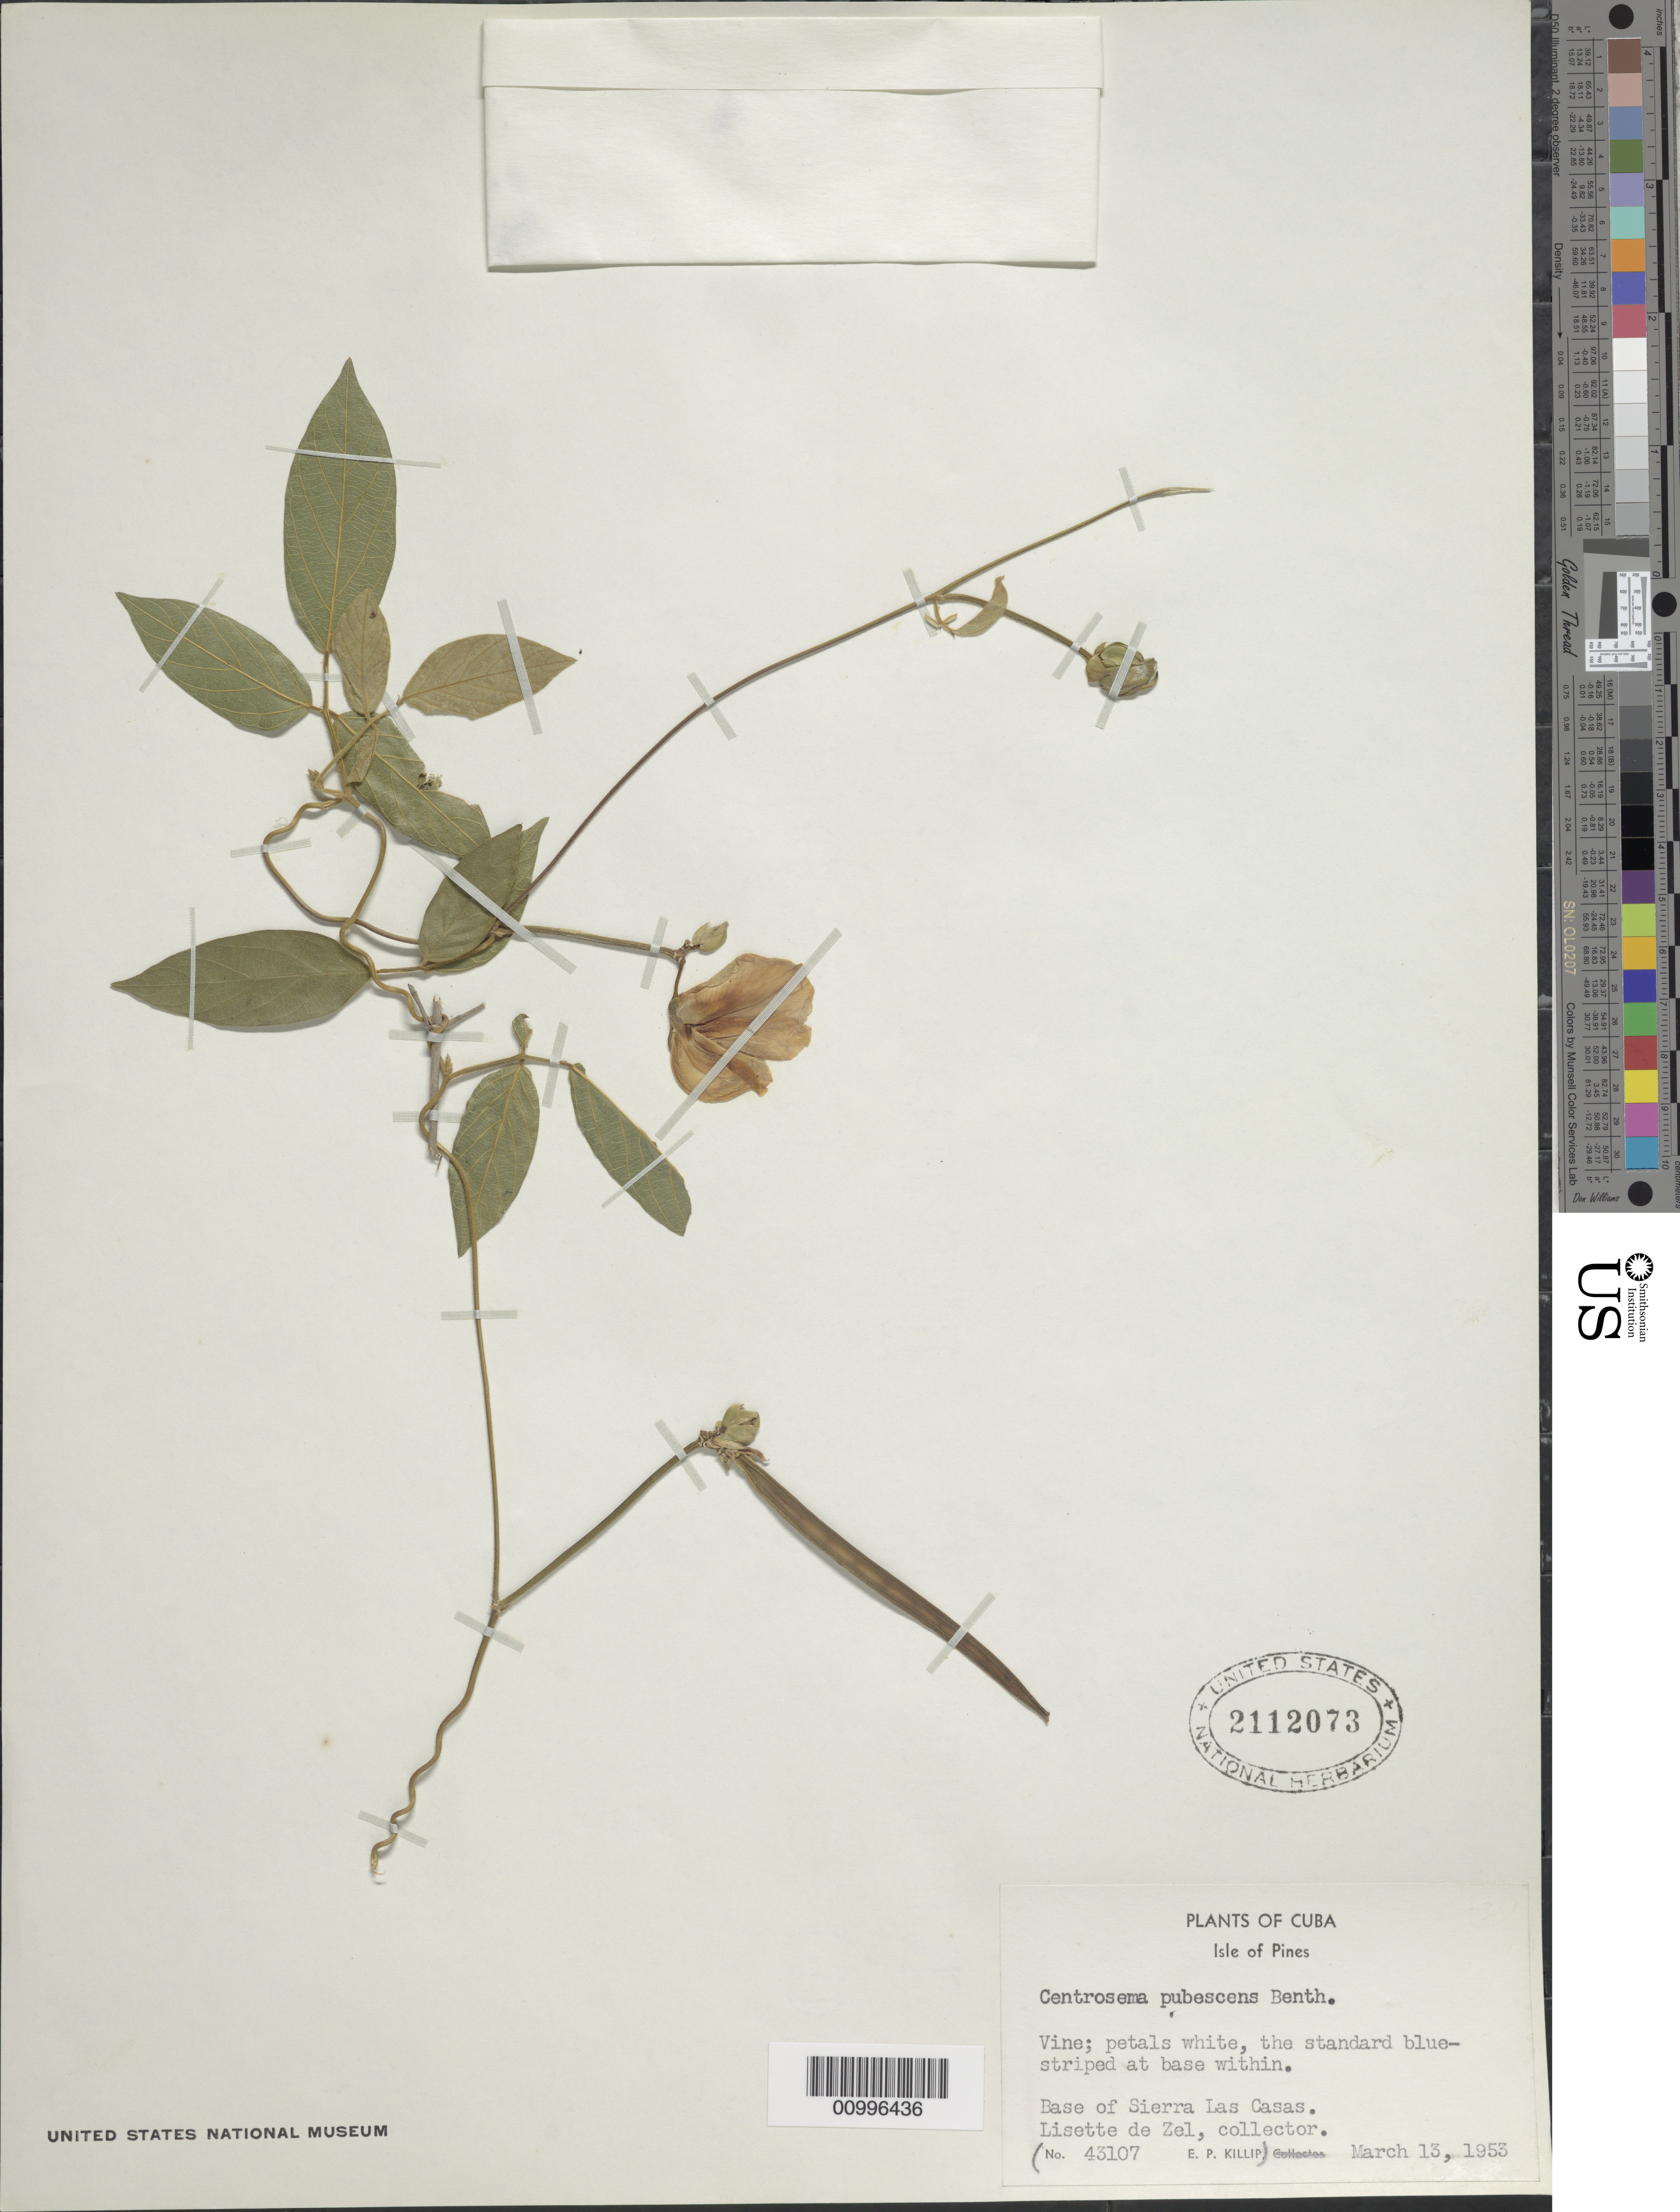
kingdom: Plantae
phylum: Tracheophyta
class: Magnoliopsida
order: Fabales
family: Fabaceae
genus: Centrosema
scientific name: Centrosema pubescens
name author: Benth.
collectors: E. P. Killip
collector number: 43107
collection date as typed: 13 Mar 1953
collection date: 1953-03-13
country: Cuba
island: Isla de la Juventud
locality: Isle of Pines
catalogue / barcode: US 2112073